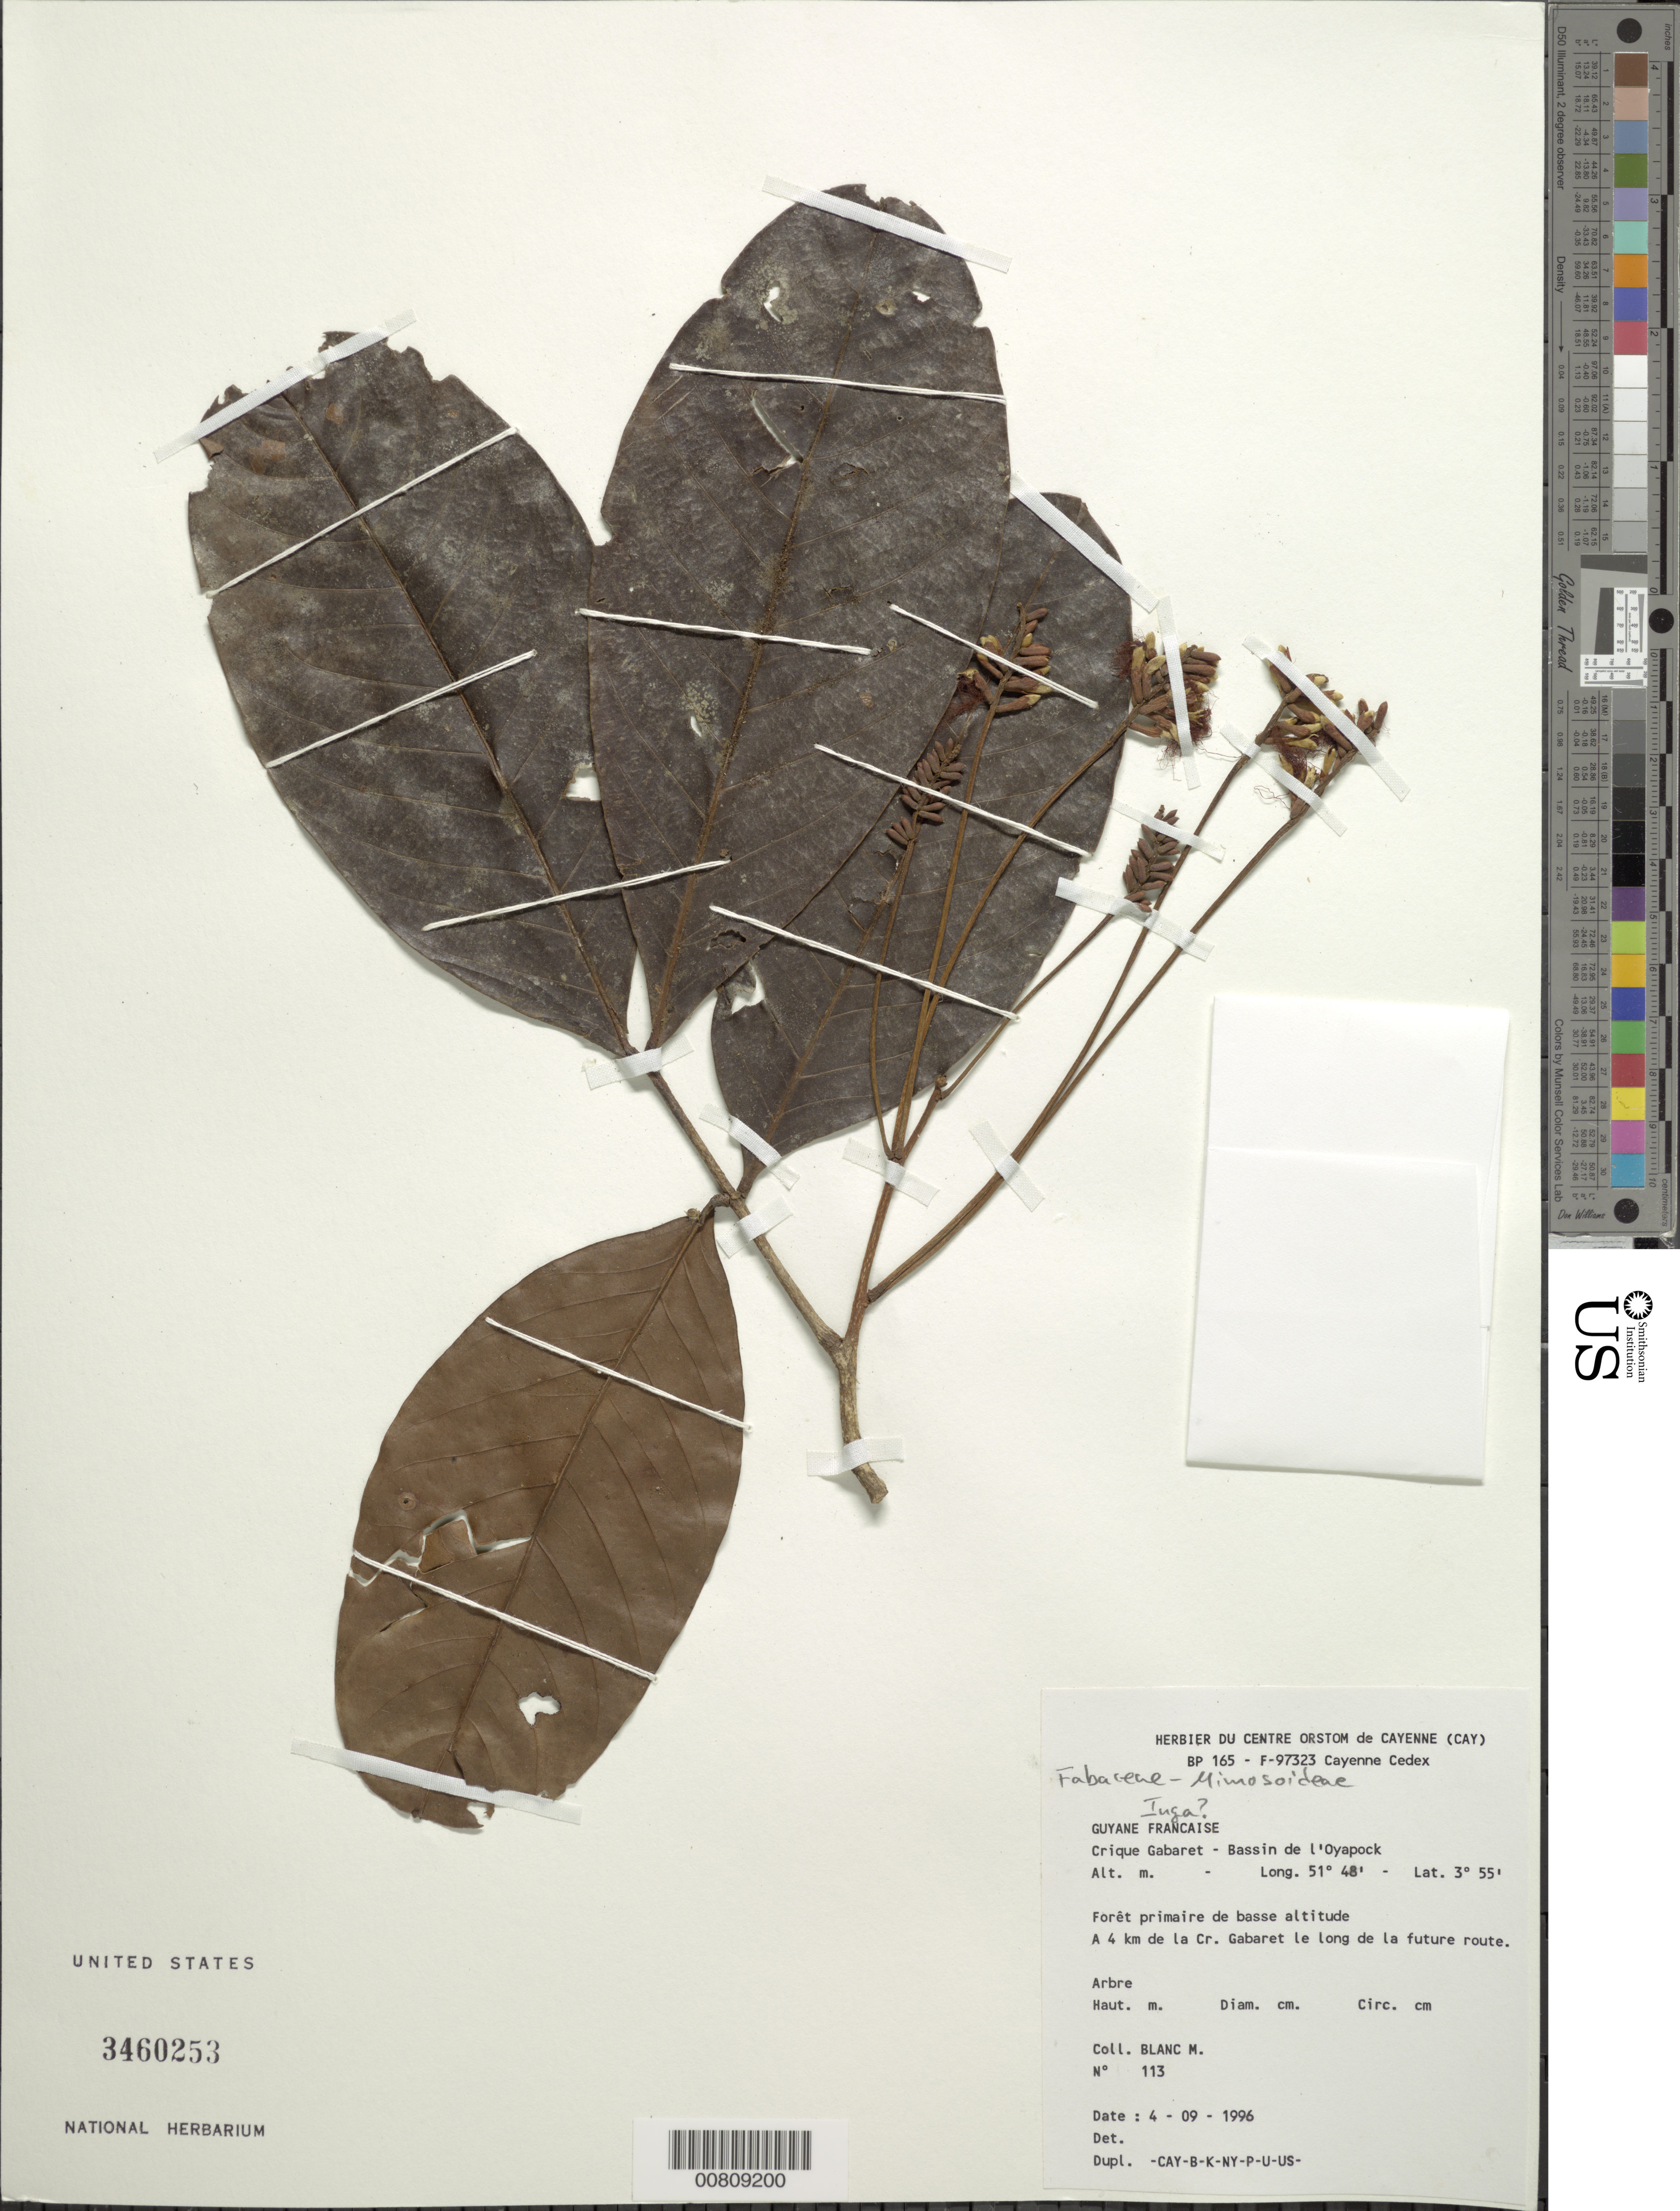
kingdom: Plantae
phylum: Tracheophyta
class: Magnoliopsida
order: Fabales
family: Fabaceae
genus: Inga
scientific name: Inga sp.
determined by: Hollowell, T. H., (BOT), Smithsonian Institution - National Museum of Natural History (UNITED STATES)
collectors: M. Blanc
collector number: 113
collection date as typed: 4-Sep-96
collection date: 1996-09-04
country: French Guiana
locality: Crique Gabaret, Bassin de l'Oyapock, 4 km de la Crique Gabaret le long de la future route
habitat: Low primary forest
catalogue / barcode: US 3460253